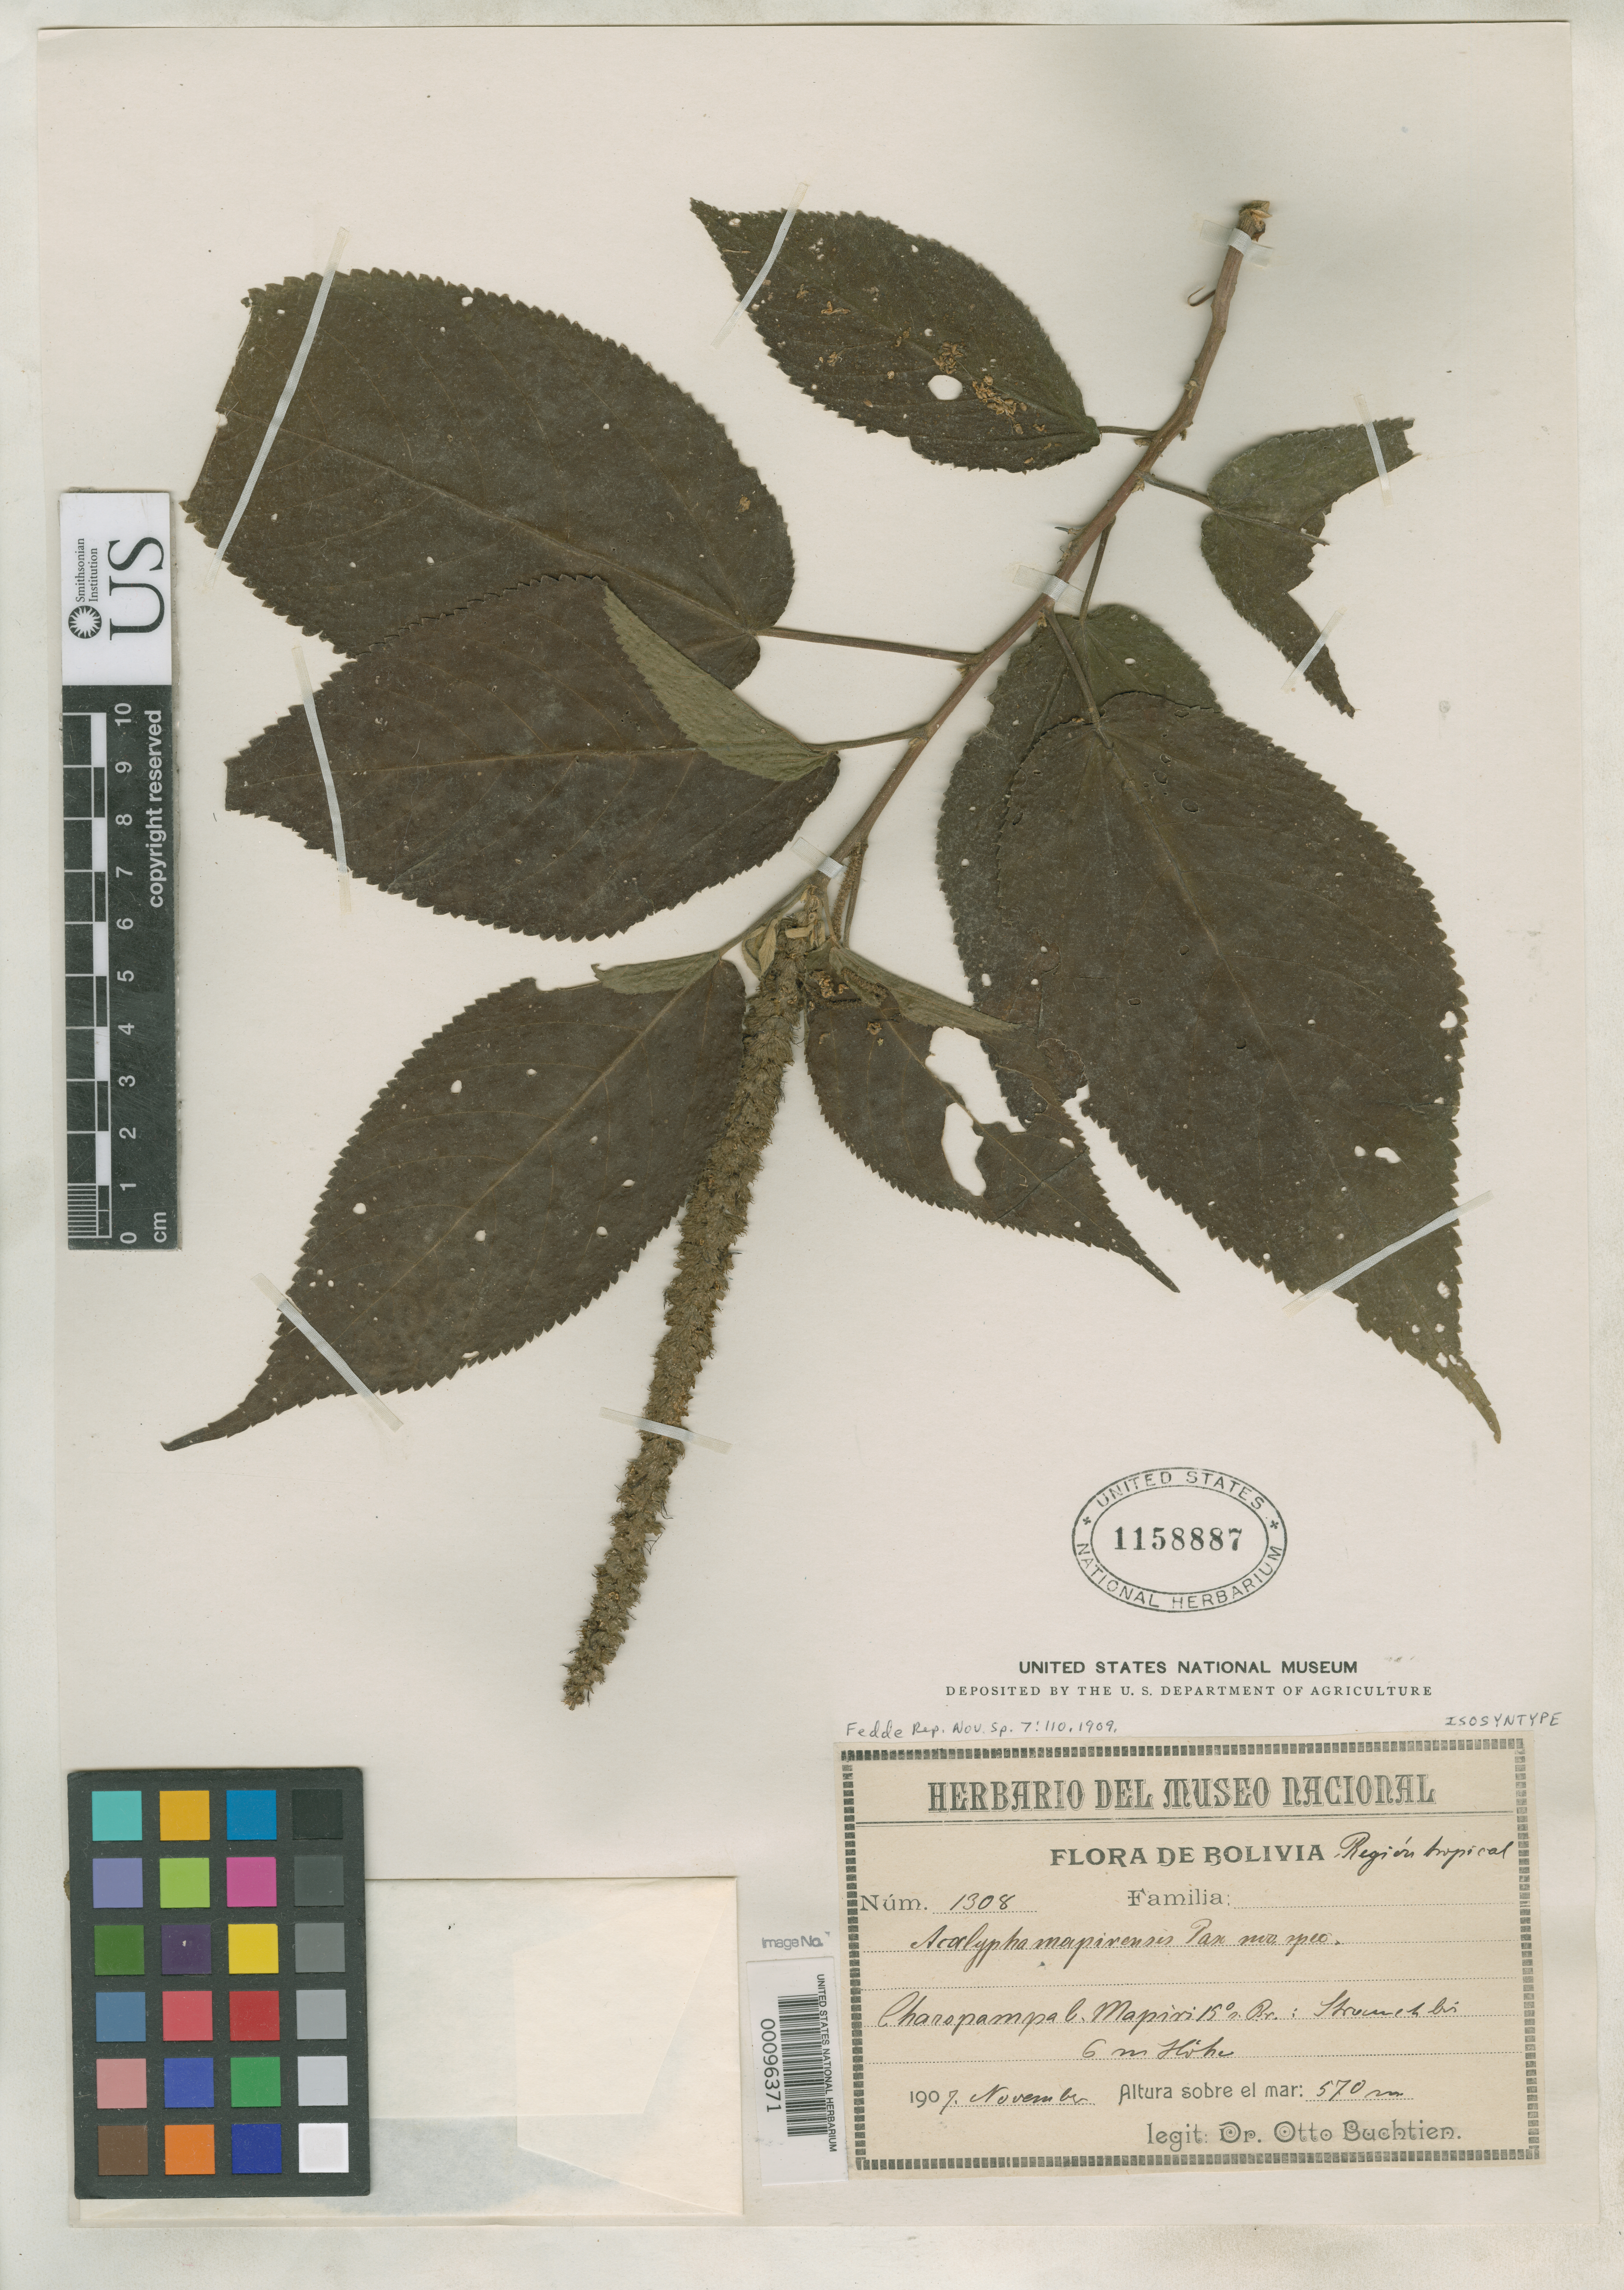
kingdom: Plantae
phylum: Tracheophyta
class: Magnoliopsida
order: Malpighiales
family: Euphorbiaceae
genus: Acalypha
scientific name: Acalypha mapirensis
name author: Pax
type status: Isosyntype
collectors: O. Buchtien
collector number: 1308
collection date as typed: Nov 1907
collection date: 1907-11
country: Bolivia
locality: Charopampa, near Mapiri.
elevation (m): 570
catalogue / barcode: US 1158887